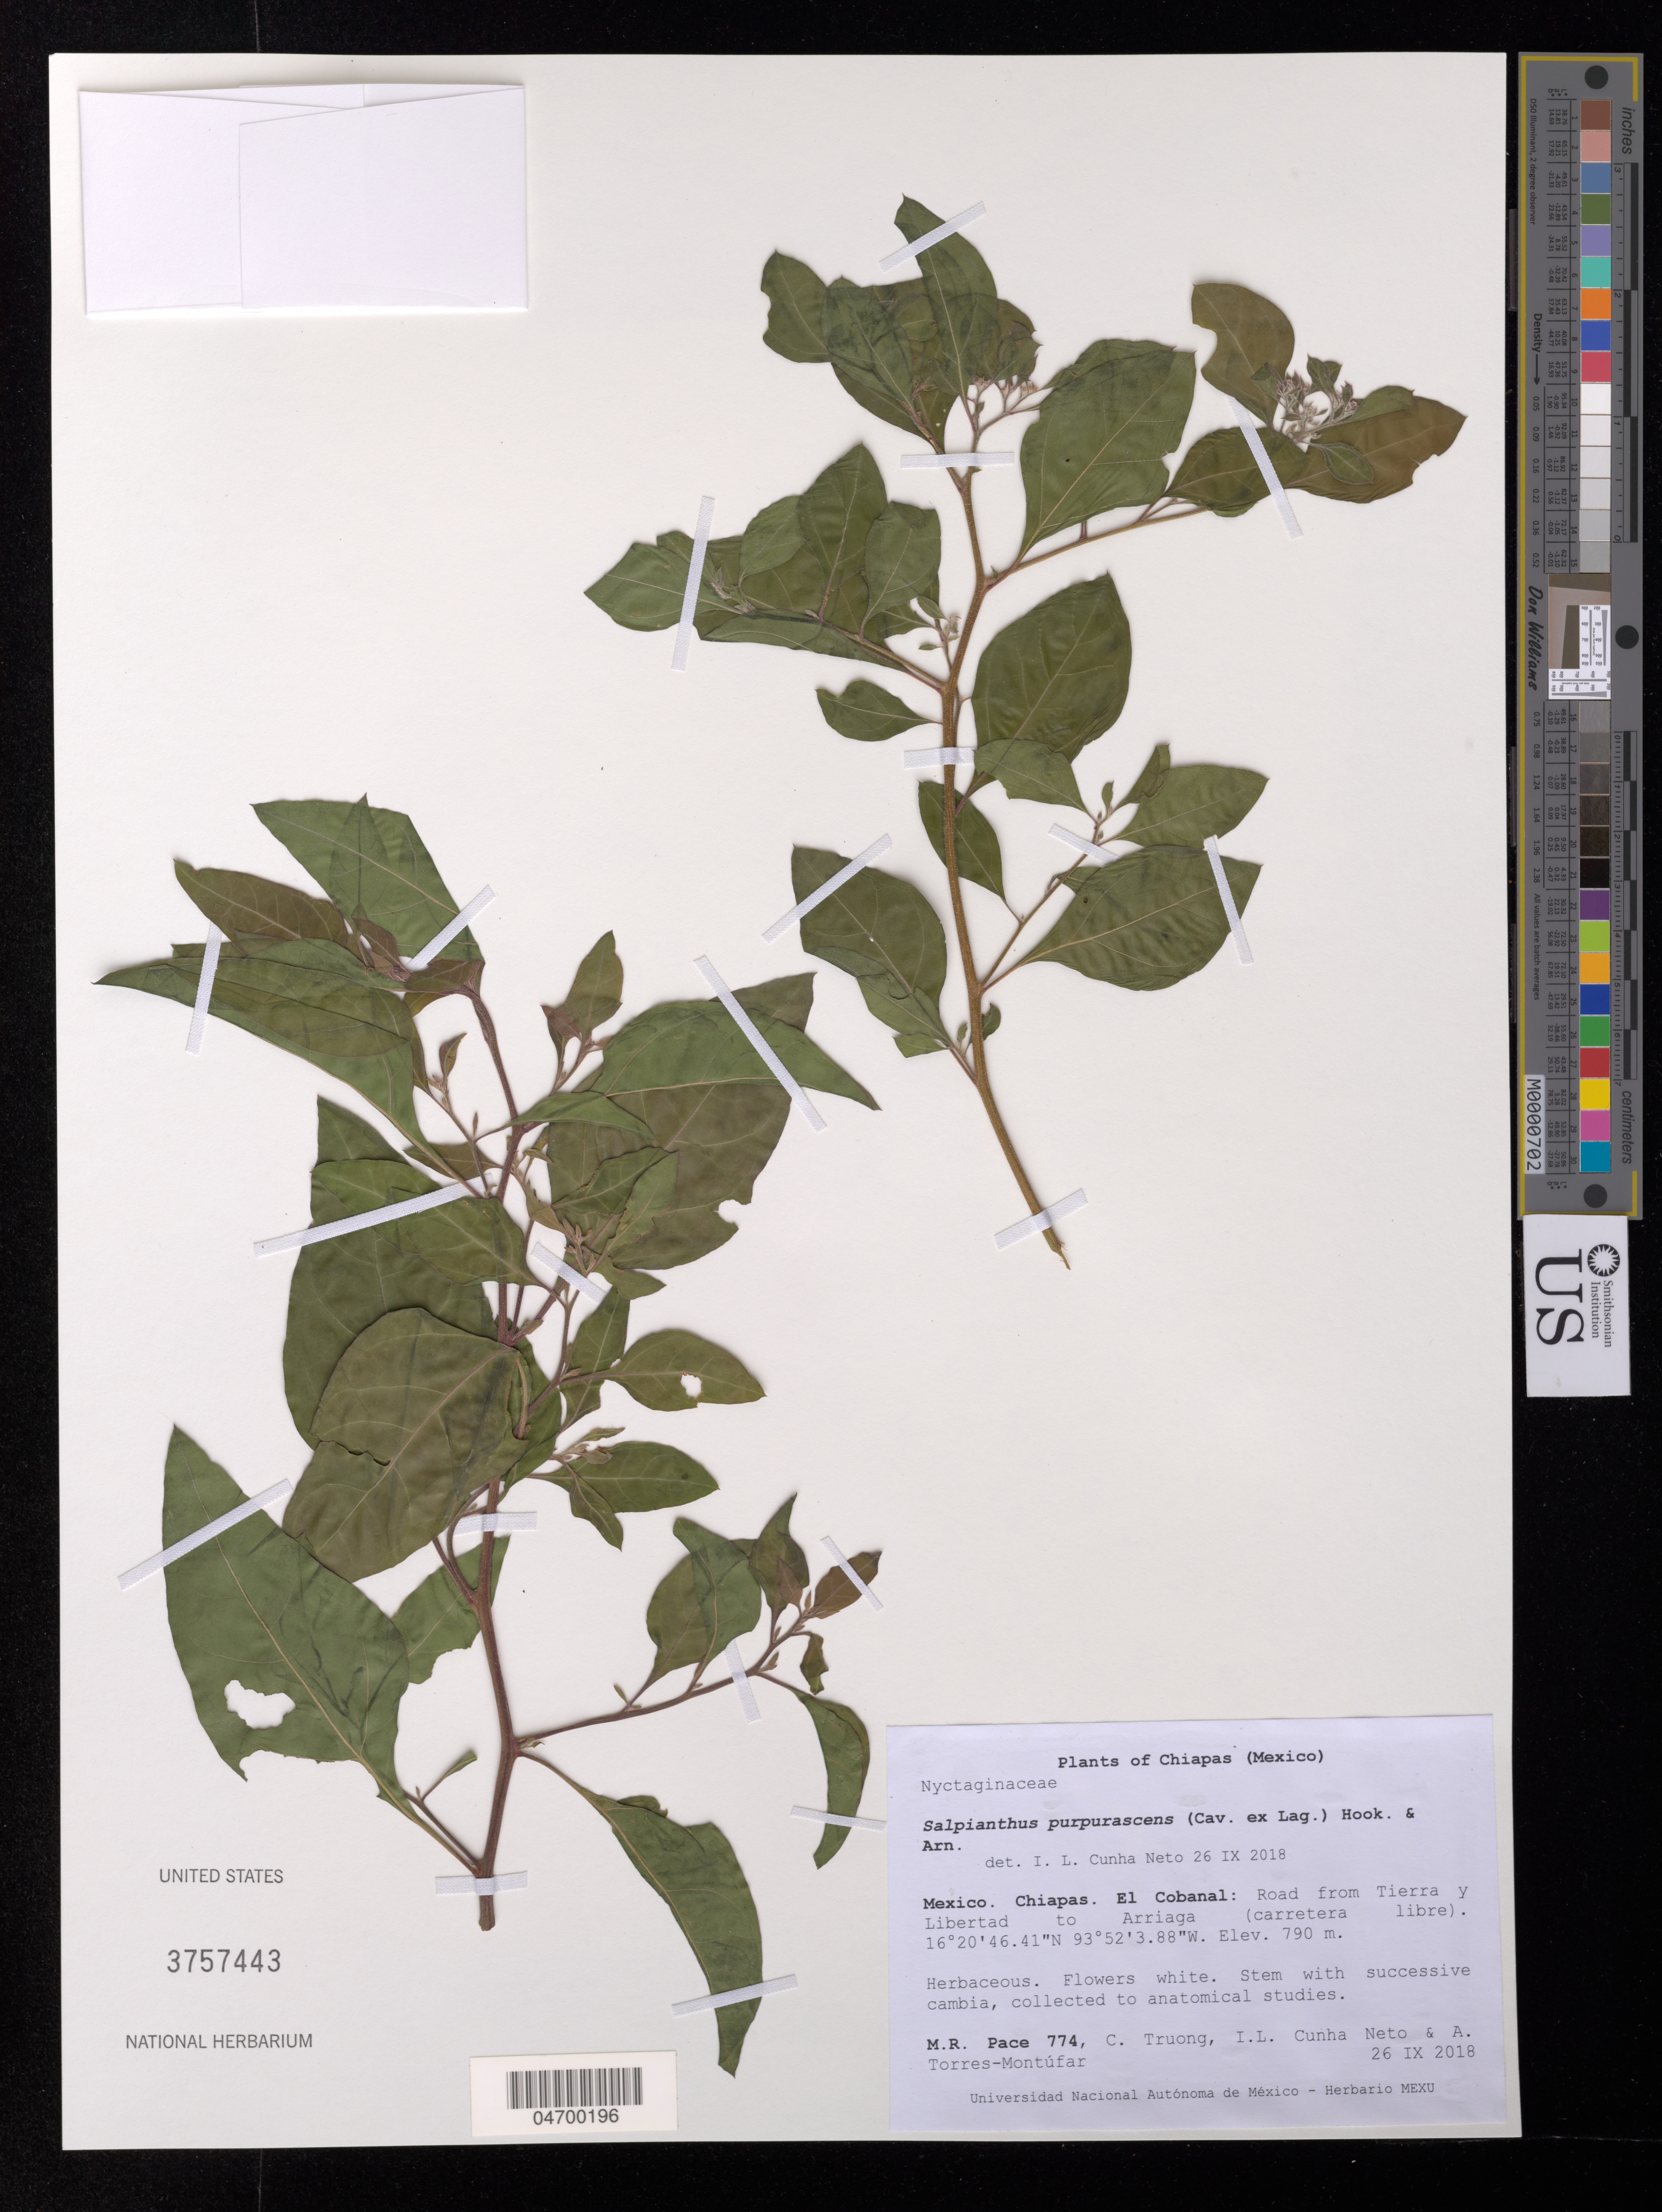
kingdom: Plantae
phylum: Tracheophyta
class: Magnoliopsida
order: Caryophyllales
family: Nyctaginaceae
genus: Salpianthus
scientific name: Salpianthus purpurascens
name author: (Cav. ex Lag.) Hook. & Arn.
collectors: M. R. Pace, C. Truong, I. L. Cunha Neto & A. Torres-Montúfar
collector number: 774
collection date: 2018-09-26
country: Mexico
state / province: Chiapas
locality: El Cobanal: Road from Tierra y Libertad to Arriaga (carretera libre).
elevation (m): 790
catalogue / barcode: US 3757443